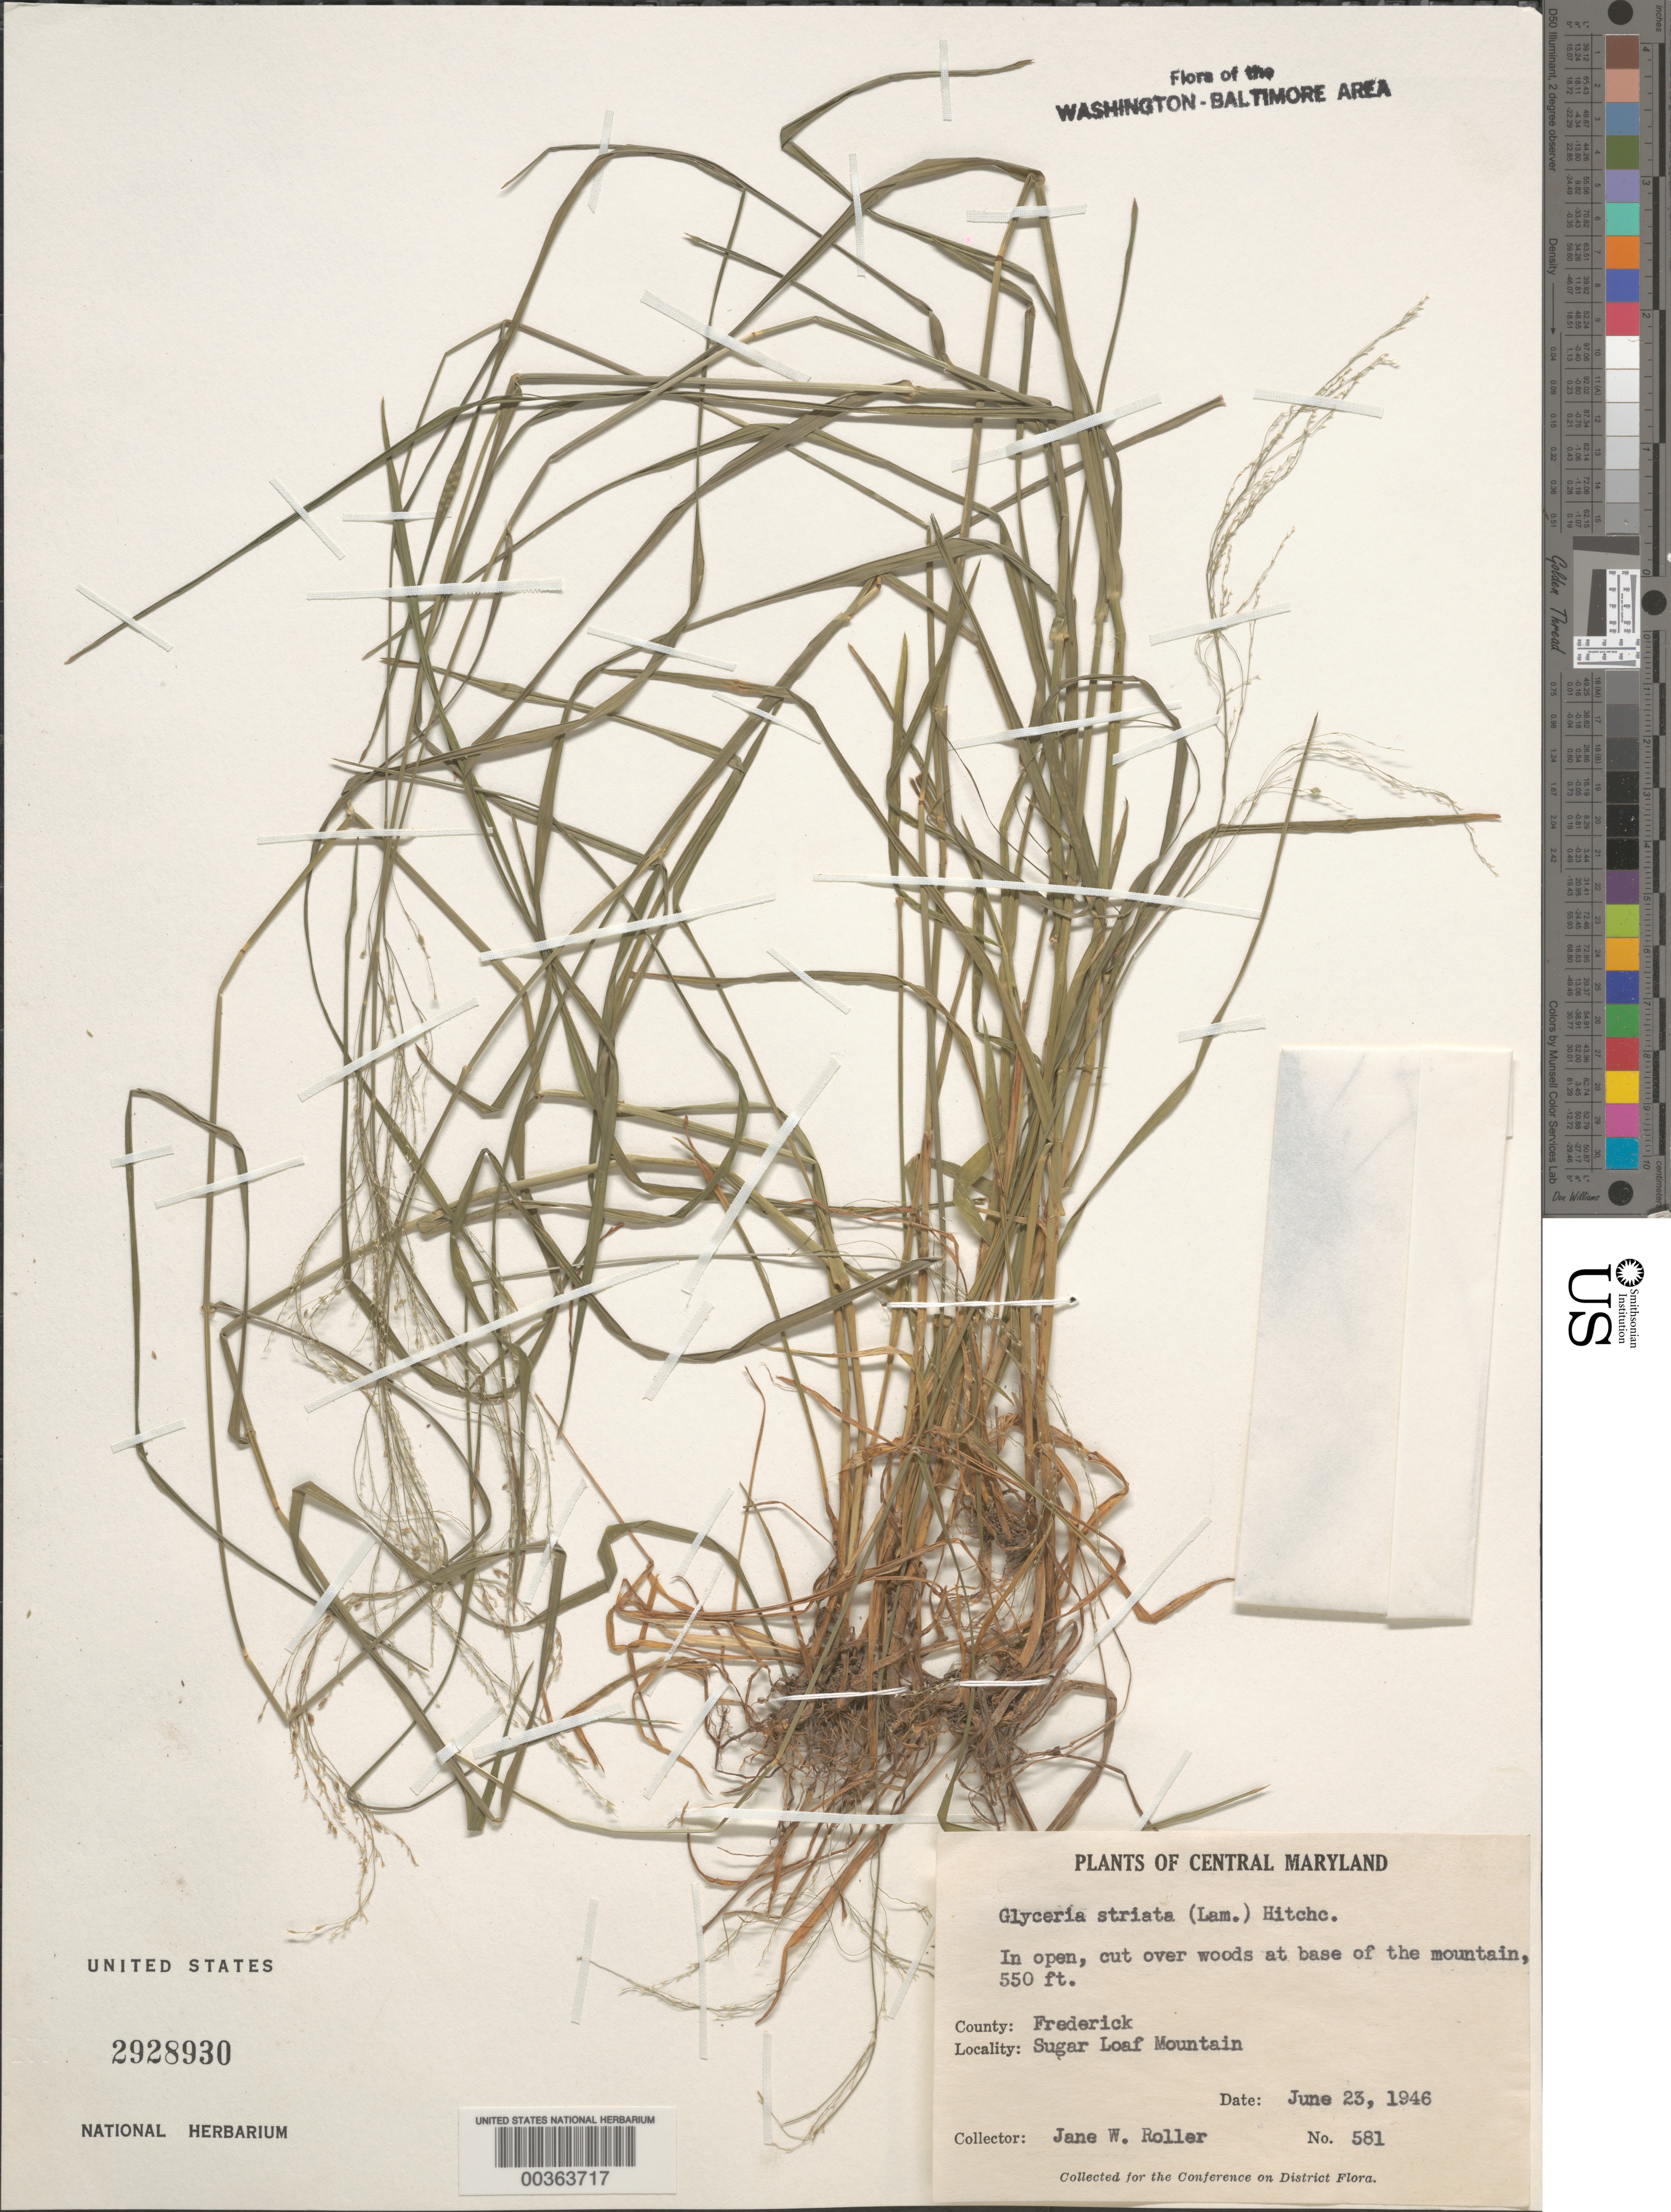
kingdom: Plantae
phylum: Tracheophyta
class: Liliopsida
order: Poales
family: Poaceae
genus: Glyceria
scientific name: Glyceria striata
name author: (Lam.) Hitchc.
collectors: J. W. Roller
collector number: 581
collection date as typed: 23 Jun 1946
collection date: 1946-06-23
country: United States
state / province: Maryland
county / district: Frederick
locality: Sugar Loaf Mountain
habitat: In open, cut over woods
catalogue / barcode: US 2928930